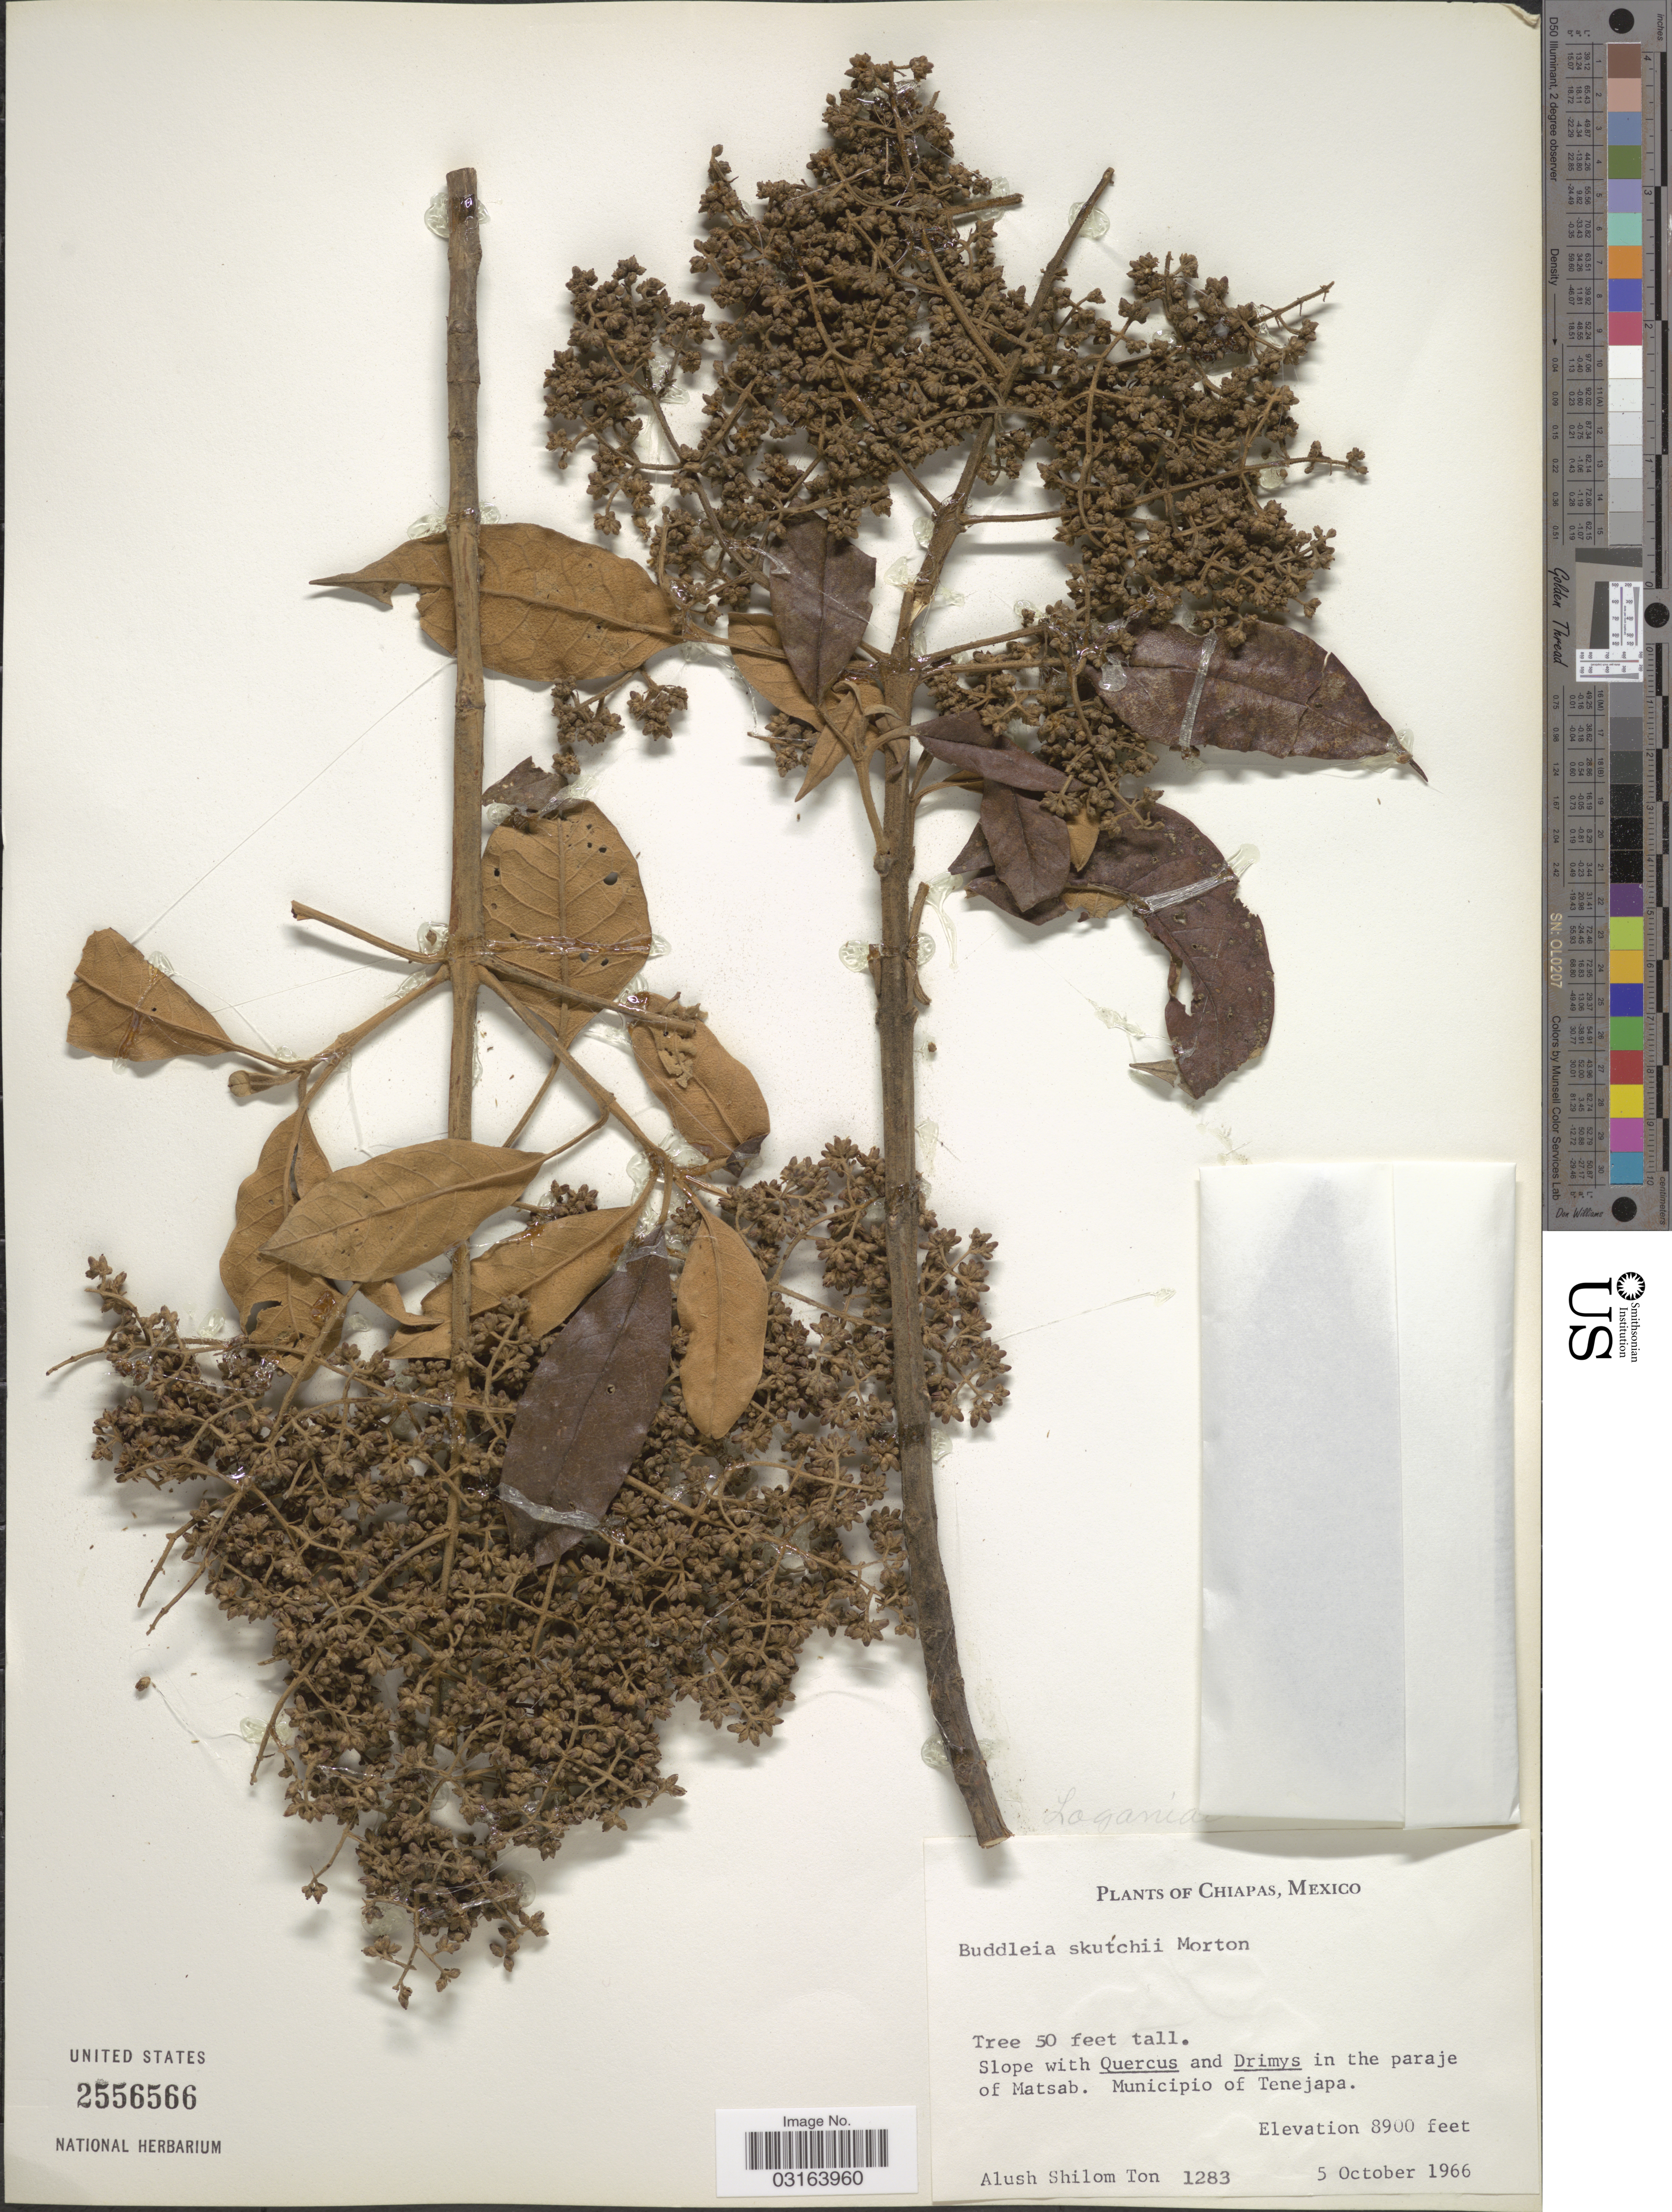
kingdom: Plantae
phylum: Tracheophyta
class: Magnoliopsida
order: Lamiales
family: Scrophulariaceae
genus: Buddleja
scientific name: Buddleja skutchii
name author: C.V. Morton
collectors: A. M. Ton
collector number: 1283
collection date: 1966-10-05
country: Mexico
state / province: Chiapas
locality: In the paraje of Matsab. Municipio of Tenejapa.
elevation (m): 2713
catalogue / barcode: US 2556566